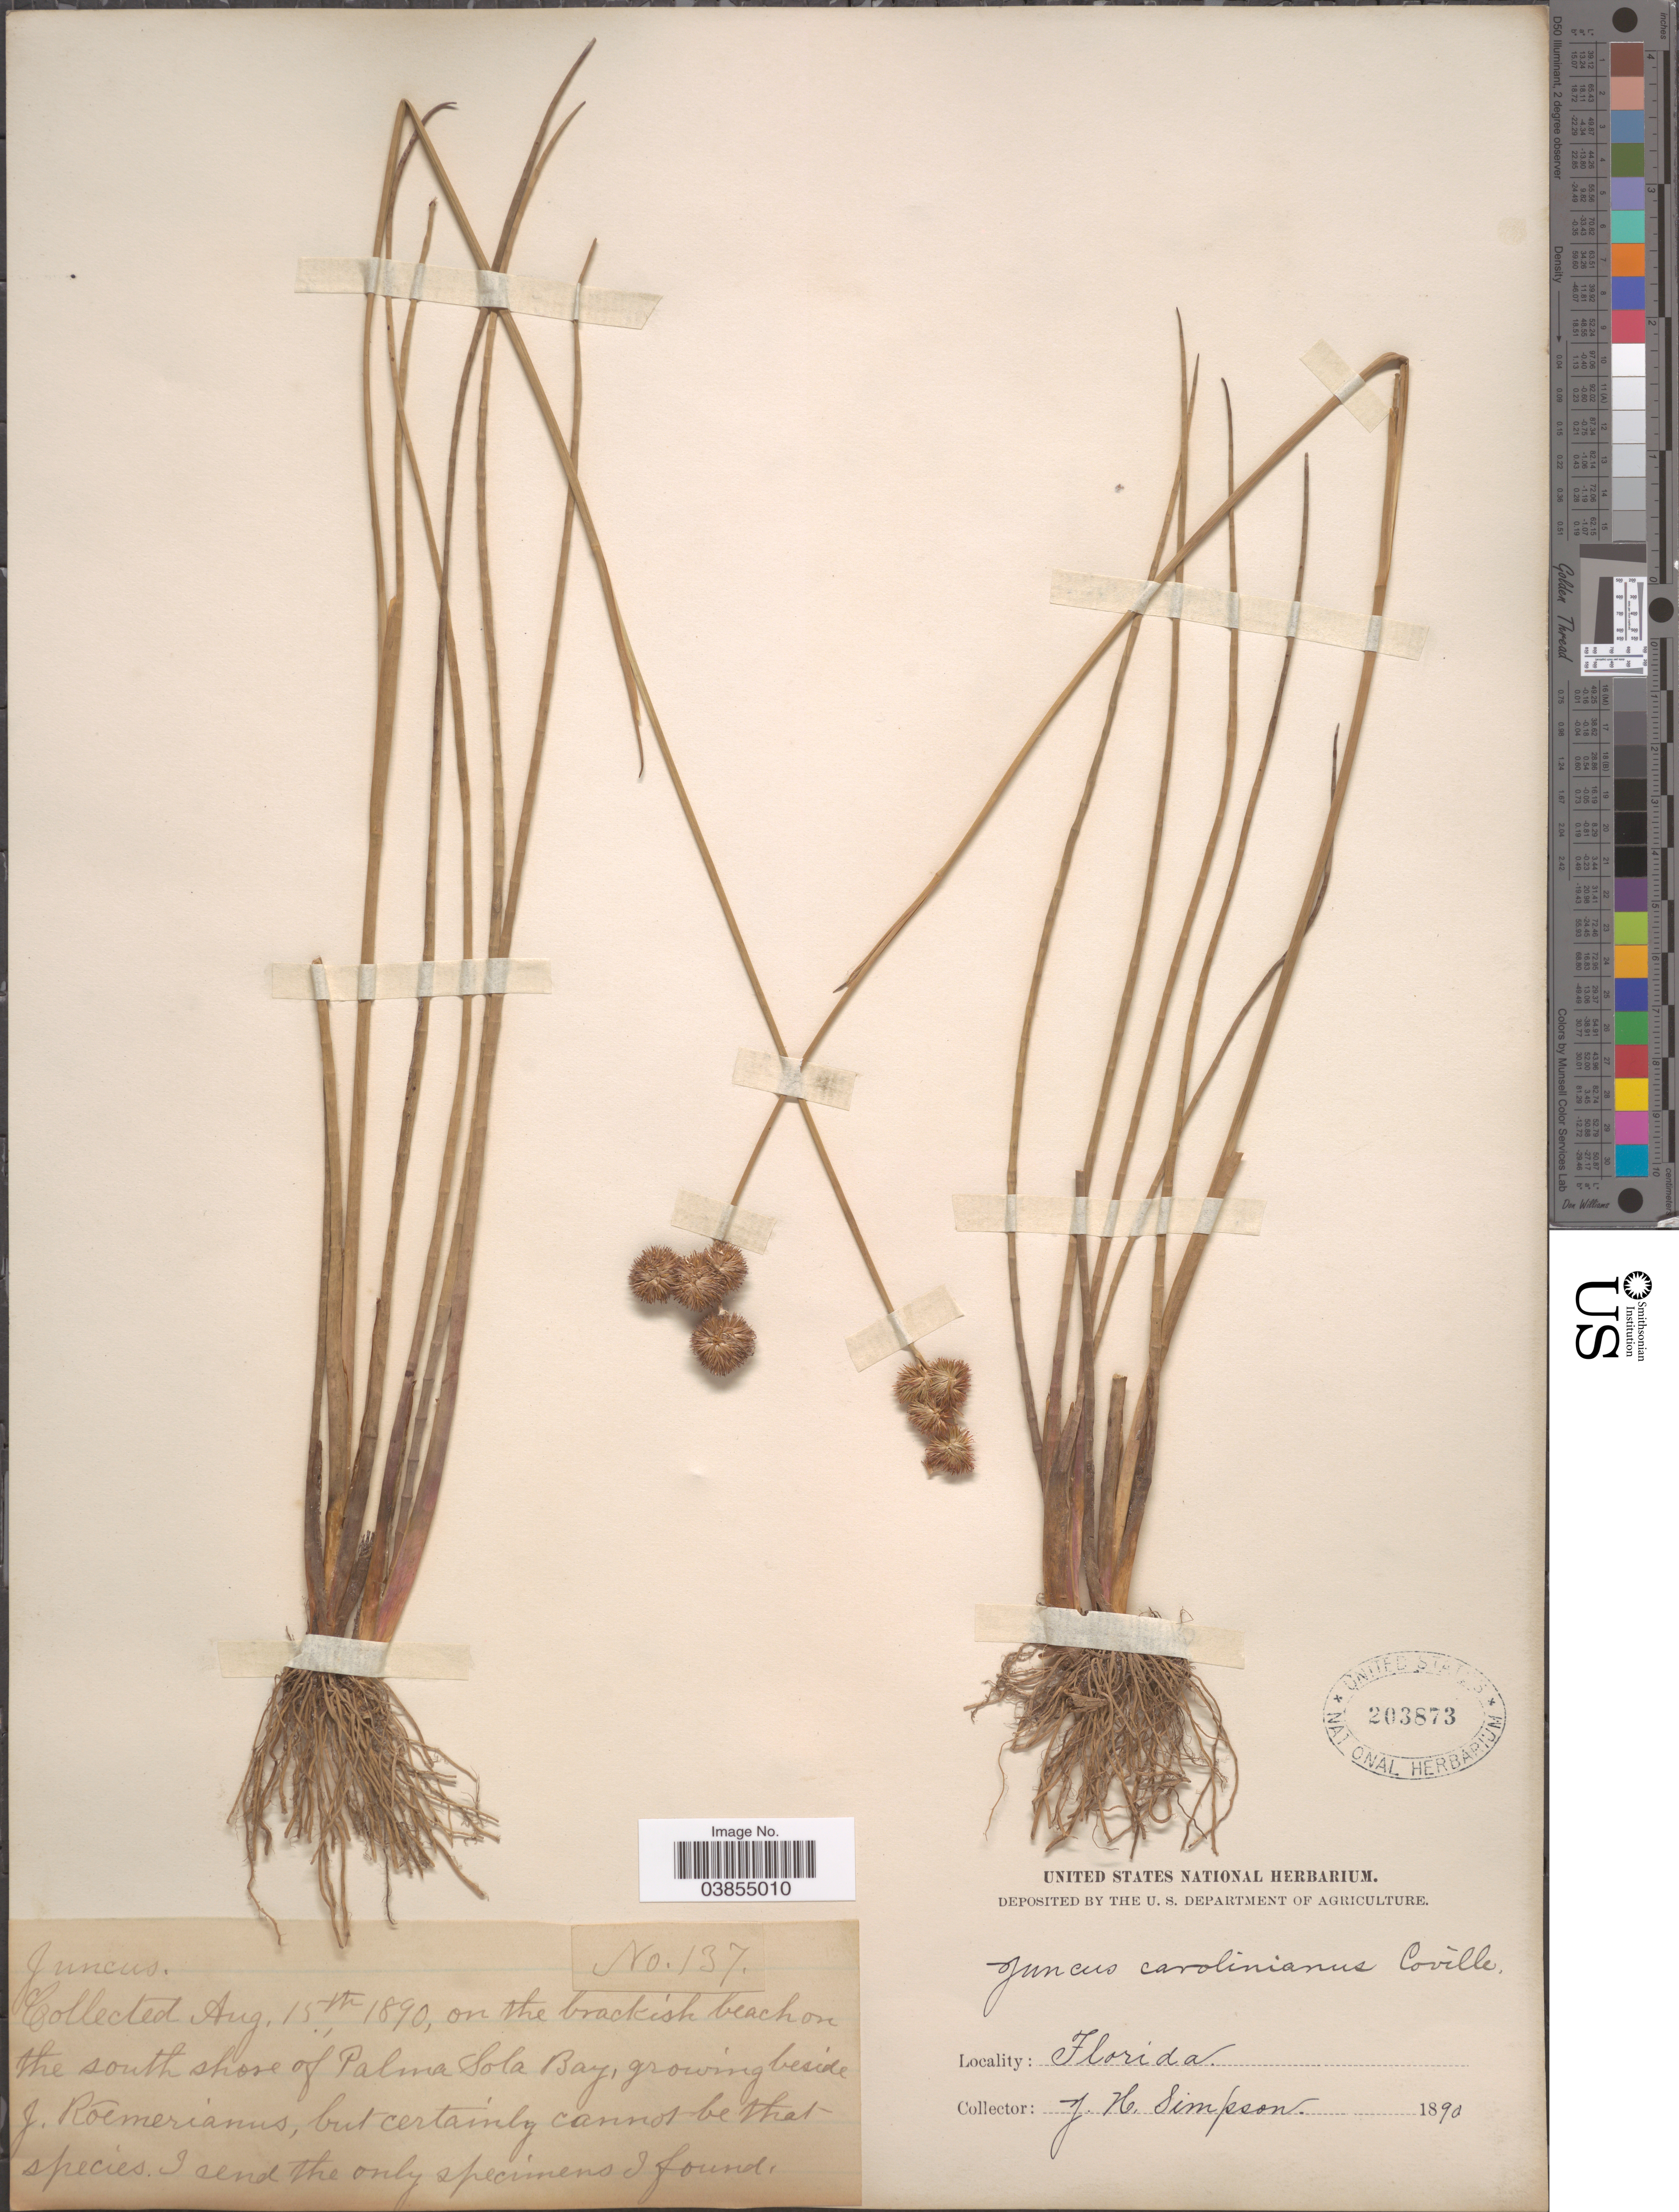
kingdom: Plantae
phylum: Tracheophyta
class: Liliopsida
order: Poales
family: Juncaceae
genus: Juncus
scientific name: Juncus megacephalus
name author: M.A. Curtis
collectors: J. H. Simpson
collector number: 137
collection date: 1890-08-15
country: United States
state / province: Florida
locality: On the brackish beach on the south shore of Palma Sola Bay.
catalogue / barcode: US 203873